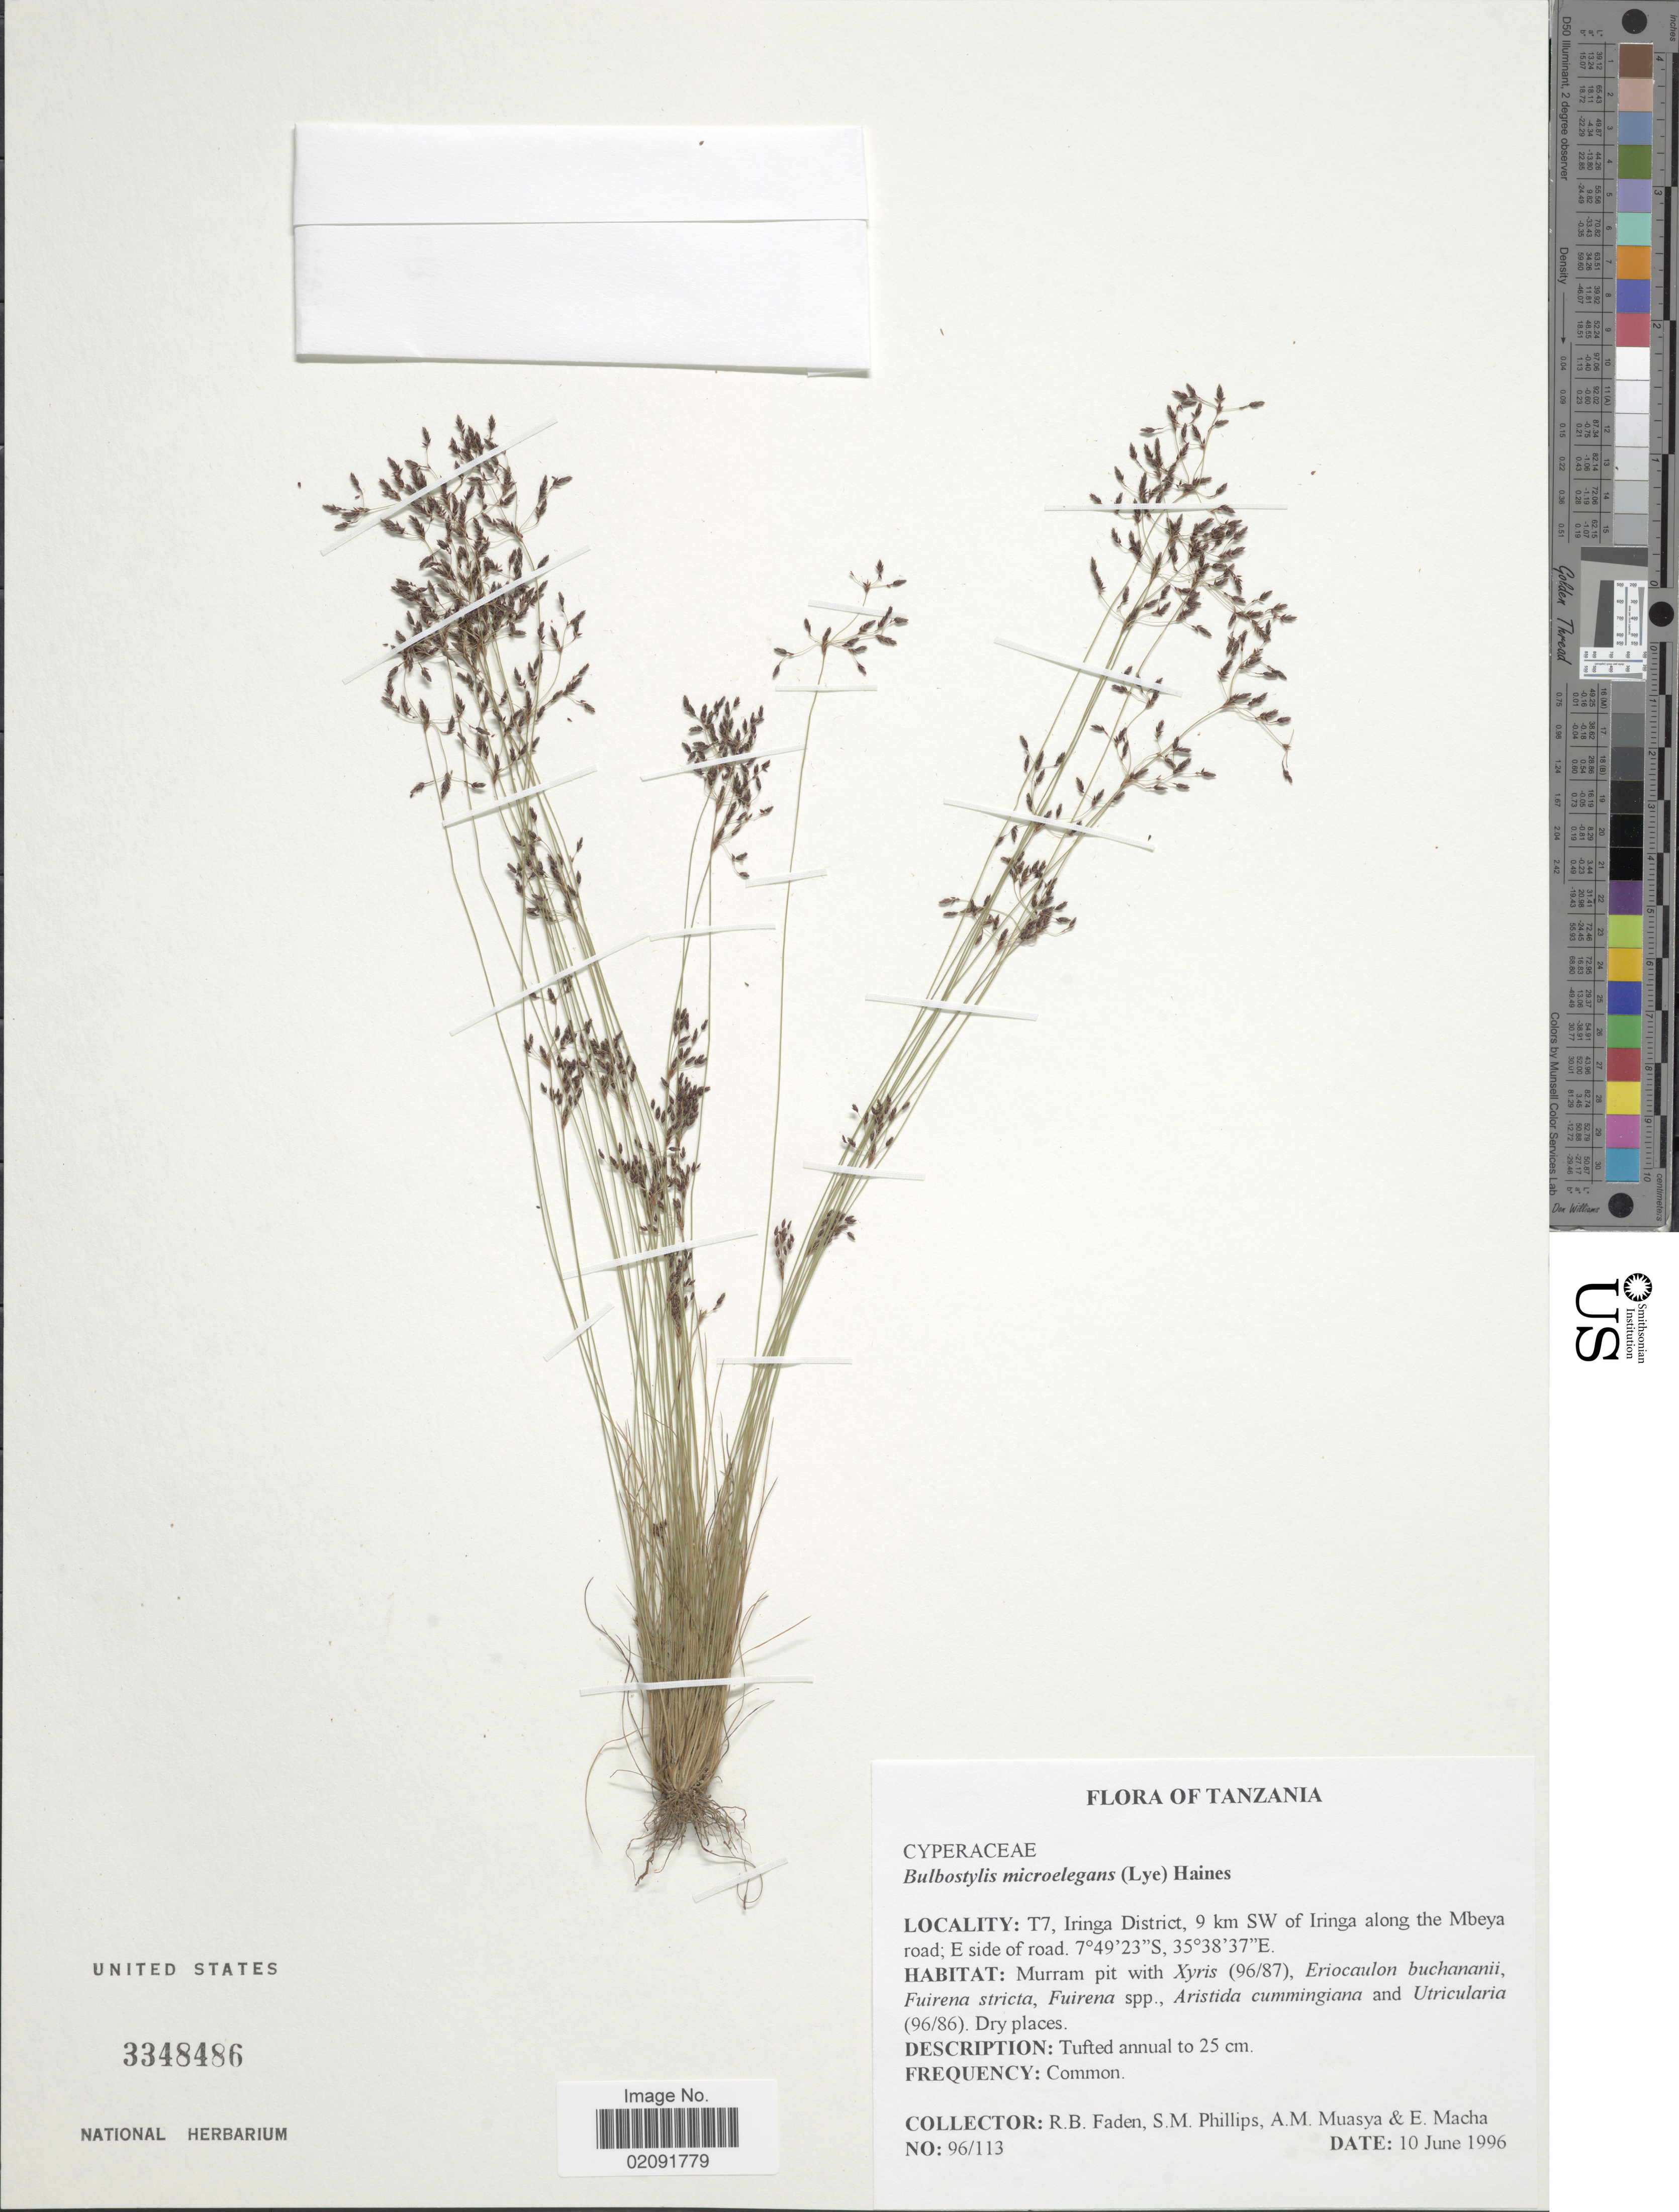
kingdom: Plantae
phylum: Tracheophyta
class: Liliopsida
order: Poales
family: Cyperaceae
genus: Bulbostylis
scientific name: Bulbostylis microelegans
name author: R.W. Haines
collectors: R. B. Faden, S. M. Phillips, A. Muasya & E. Macha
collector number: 96/113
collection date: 1996-06-10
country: Tanzania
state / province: Iringa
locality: T7, 9 km SW of Iringa along the Mbeya road; E side of road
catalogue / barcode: US 3348486